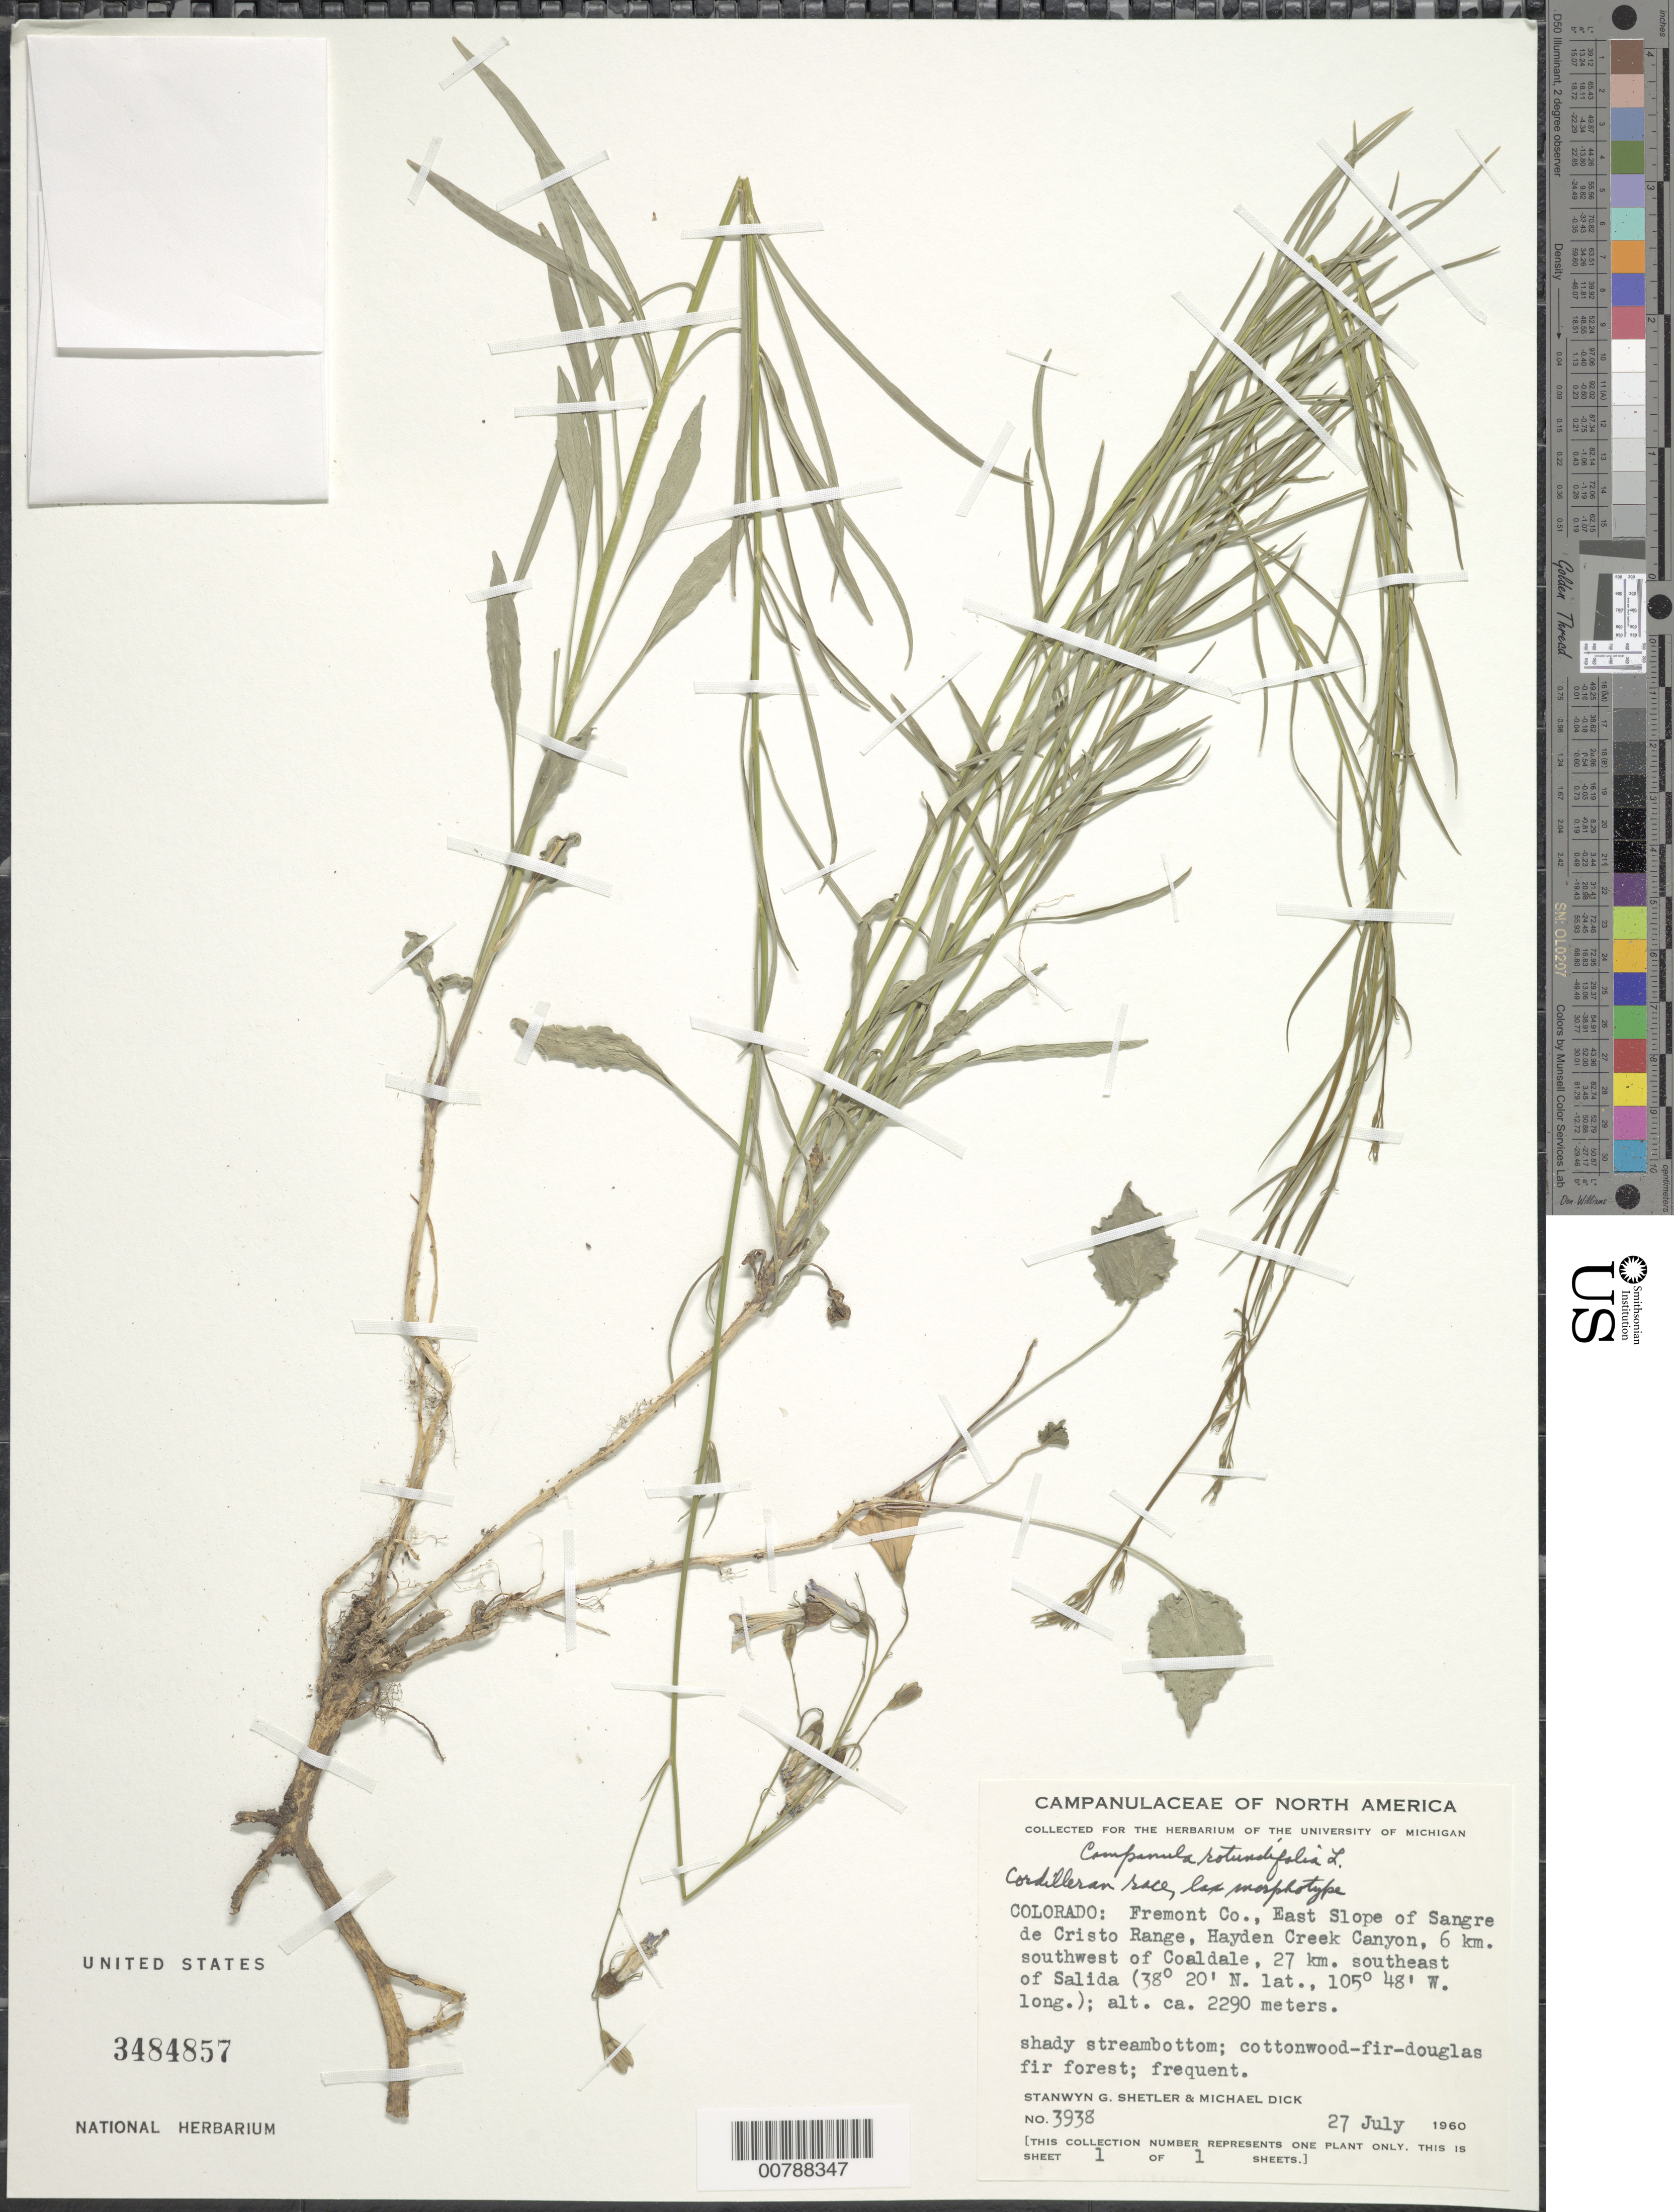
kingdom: Plantae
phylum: Tracheophyta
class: Magnoliopsida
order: Asterales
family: Campanulaceae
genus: Campanula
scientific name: Campanula rotundifolia L. Cordilleran race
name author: L.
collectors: S. Shetler & M. Dick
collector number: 3938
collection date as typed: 27 July 1960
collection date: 1960-07-27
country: United States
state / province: Colorado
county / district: Fremont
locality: East slope of Sangre de Cristo Range, Hayden Creek Canyon, 6 km. southwest of Coaldale, 27 km southeast of Salida.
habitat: Shady streambottom; cottonwood-fir-douglas fir forest; frequent.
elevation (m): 2290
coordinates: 38 20 N, 105 48 W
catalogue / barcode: US 3484857